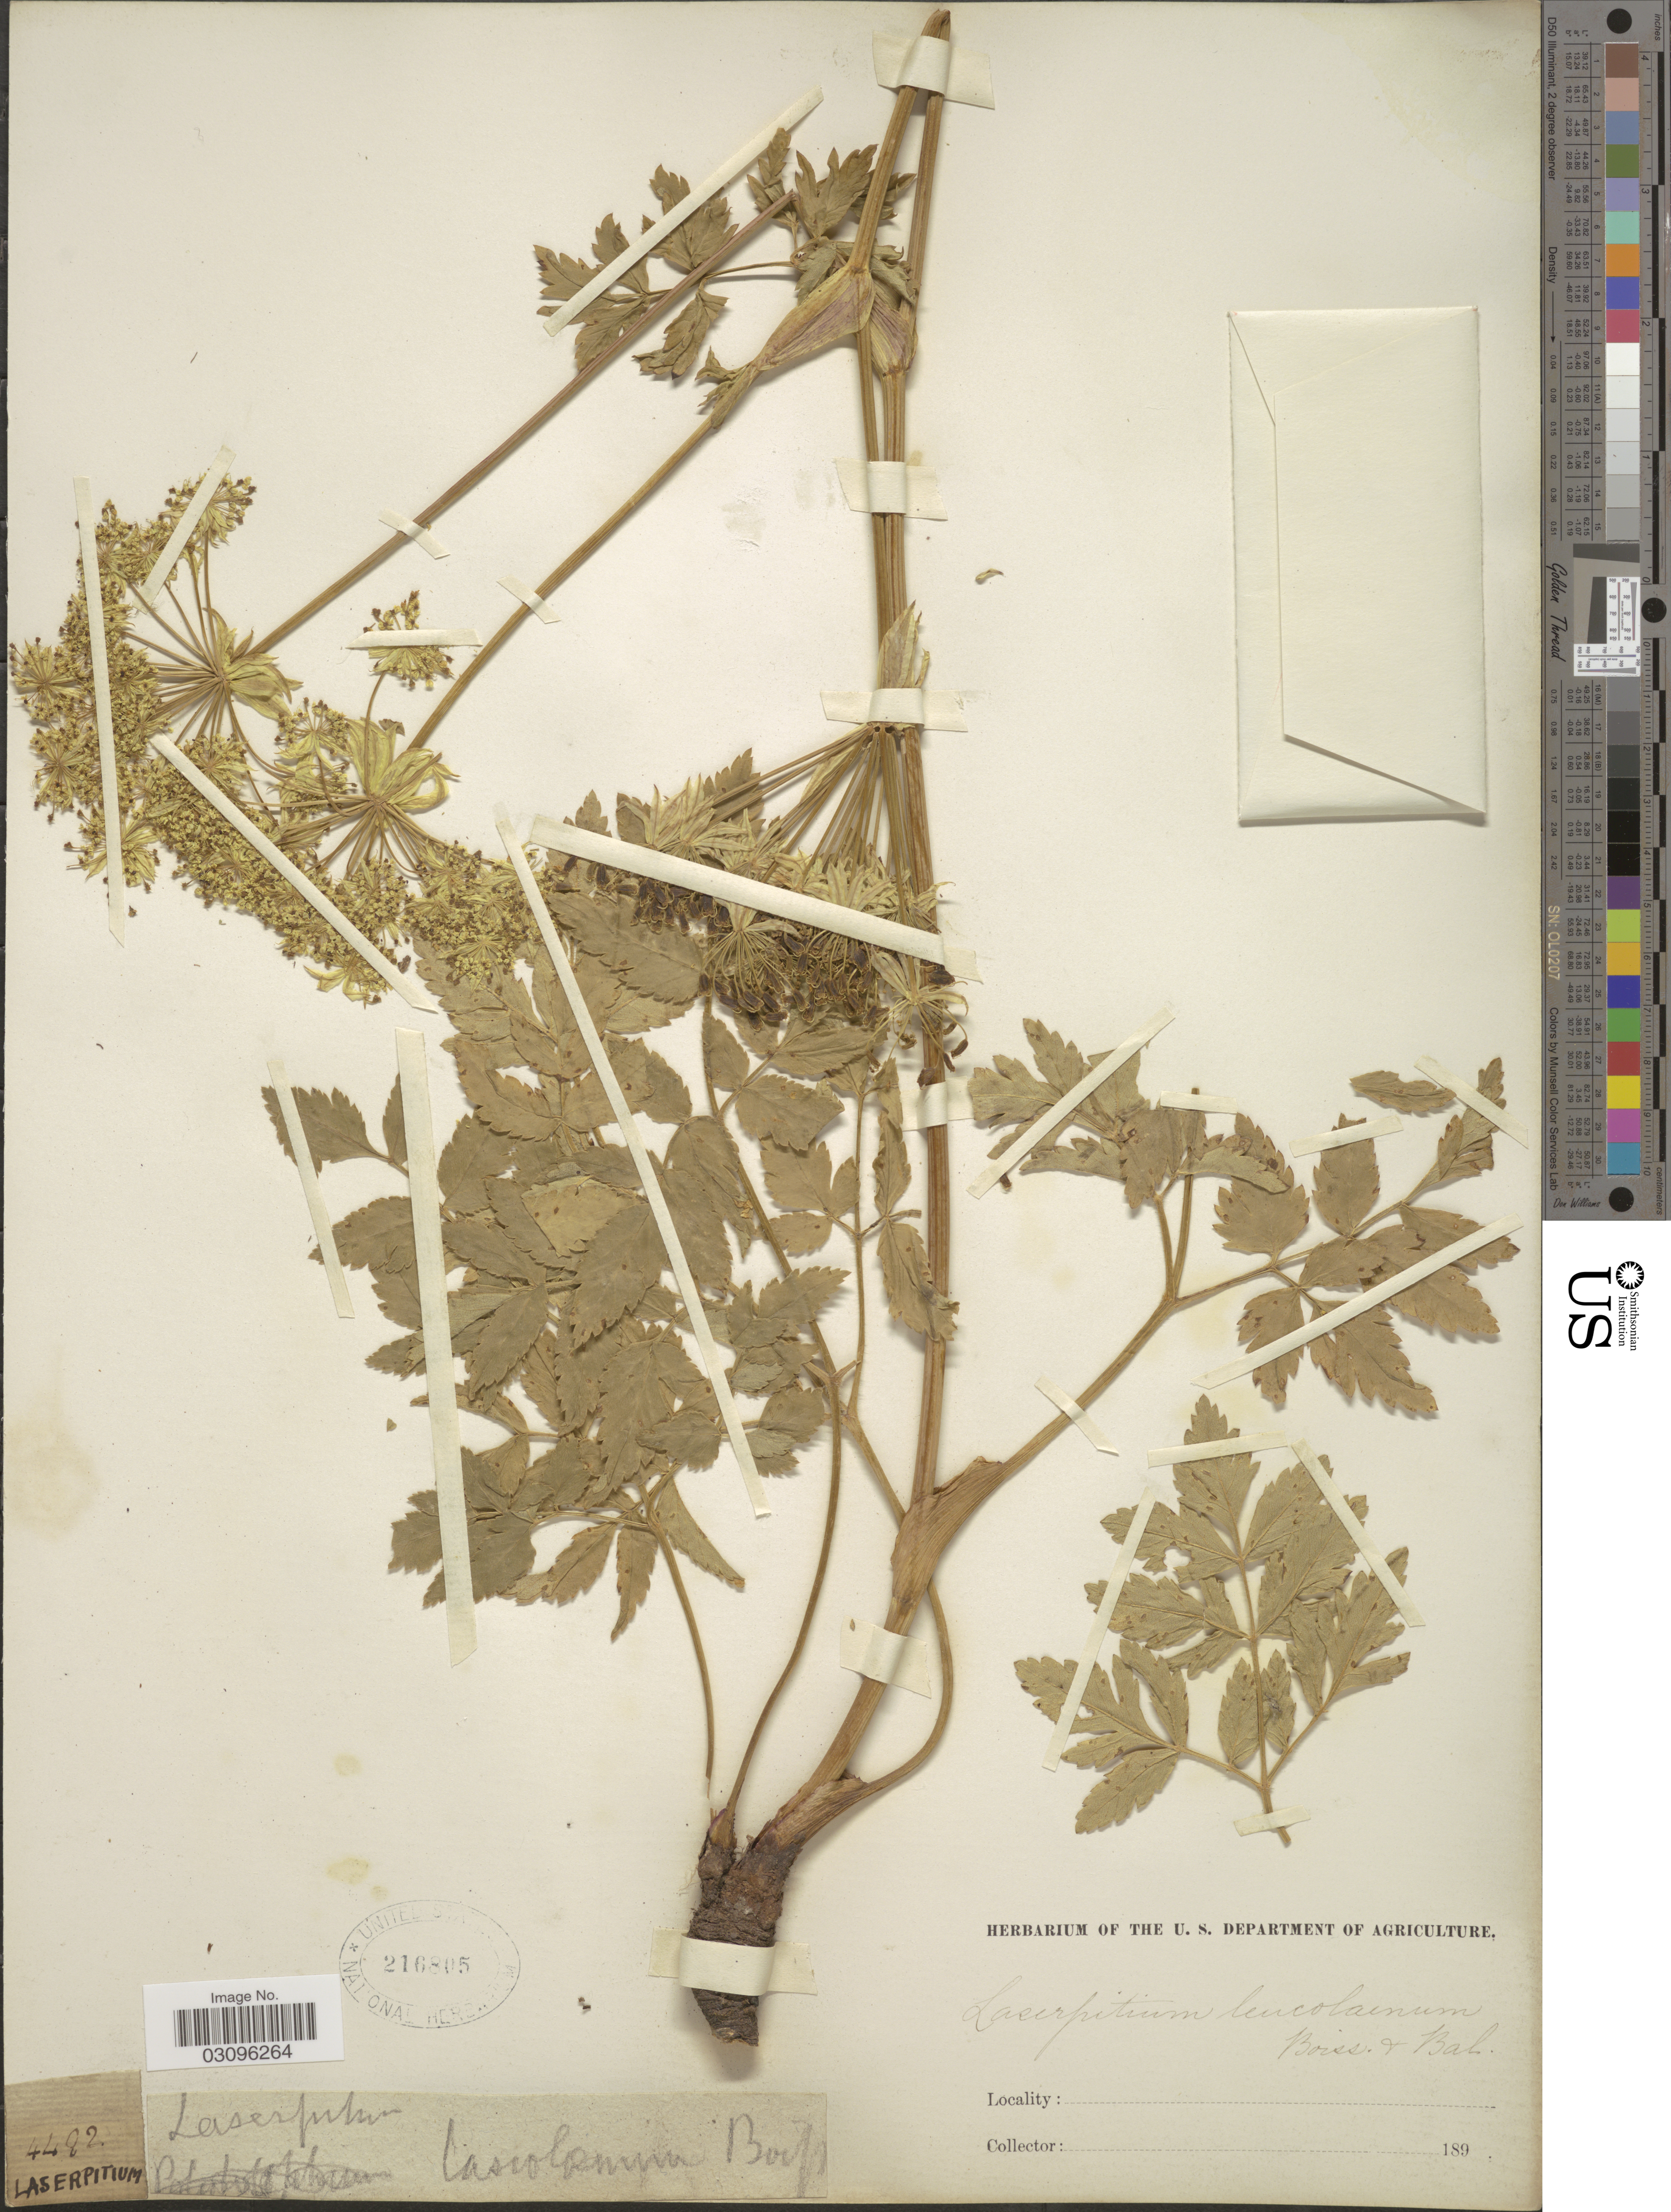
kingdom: Plantae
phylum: Tracheophyta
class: Magnoliopsida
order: Apiales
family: Apiaceae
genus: Laserpitium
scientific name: Laserpitium latifolium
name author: L.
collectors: Facchini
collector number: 4482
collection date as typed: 189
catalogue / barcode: US 216805